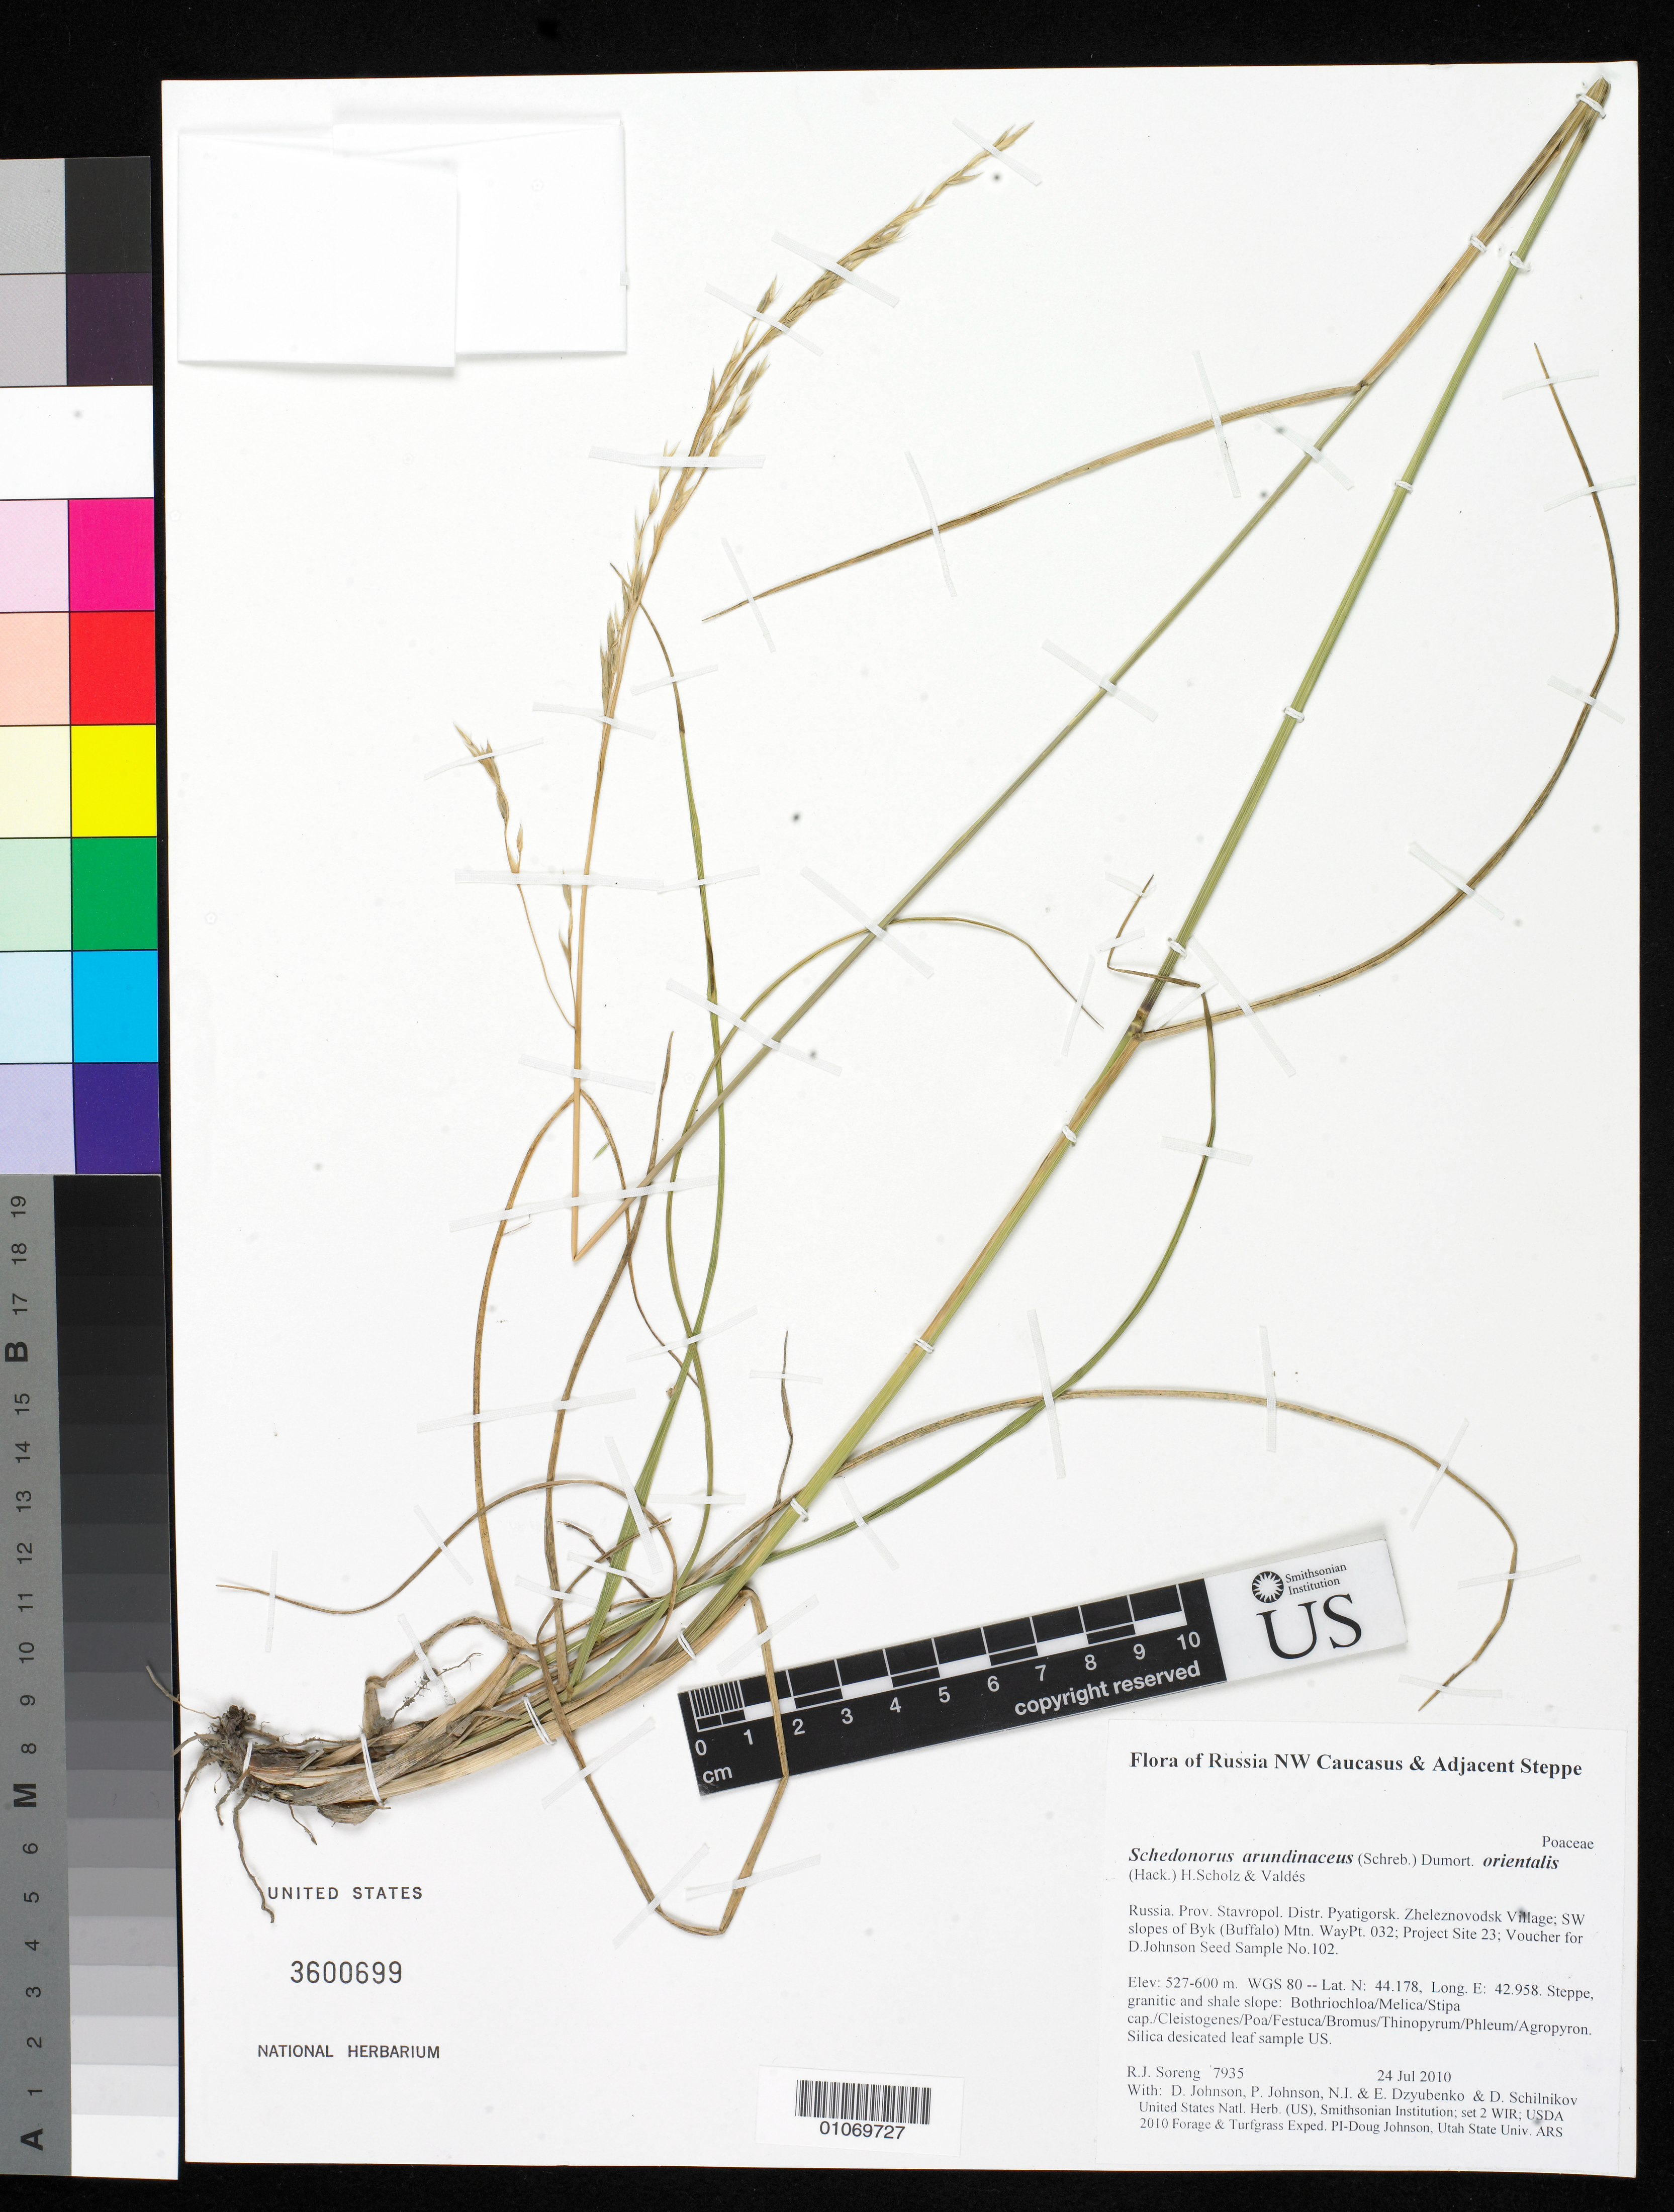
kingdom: Plantae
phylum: Tracheophyta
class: Liliopsida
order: Poales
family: Poaceae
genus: Lolium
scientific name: Lolium arundinaceum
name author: (Schreb.) Darbysh.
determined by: Poaceae Reorganization Project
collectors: R. J. Soreng, D. Johnson, P. Johnson, N. Dzyubenko, E. Dzyubenko & D. Schilnikov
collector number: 7935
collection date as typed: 24 Jul 2010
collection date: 2010-07-24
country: Russian Federation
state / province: Stavropol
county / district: Pyatigorsk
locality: Zheleznovodsk Village; SW slopes of Byk (Buffalo) Mtn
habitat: Steppe, granitic and shale slope: Bothriochloa/Melica/Stipa cap./Cleistogenes/Poa/Festuca/Bromus/Thinopyrum/Phleum/Agropyron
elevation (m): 527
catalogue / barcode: US 3600699